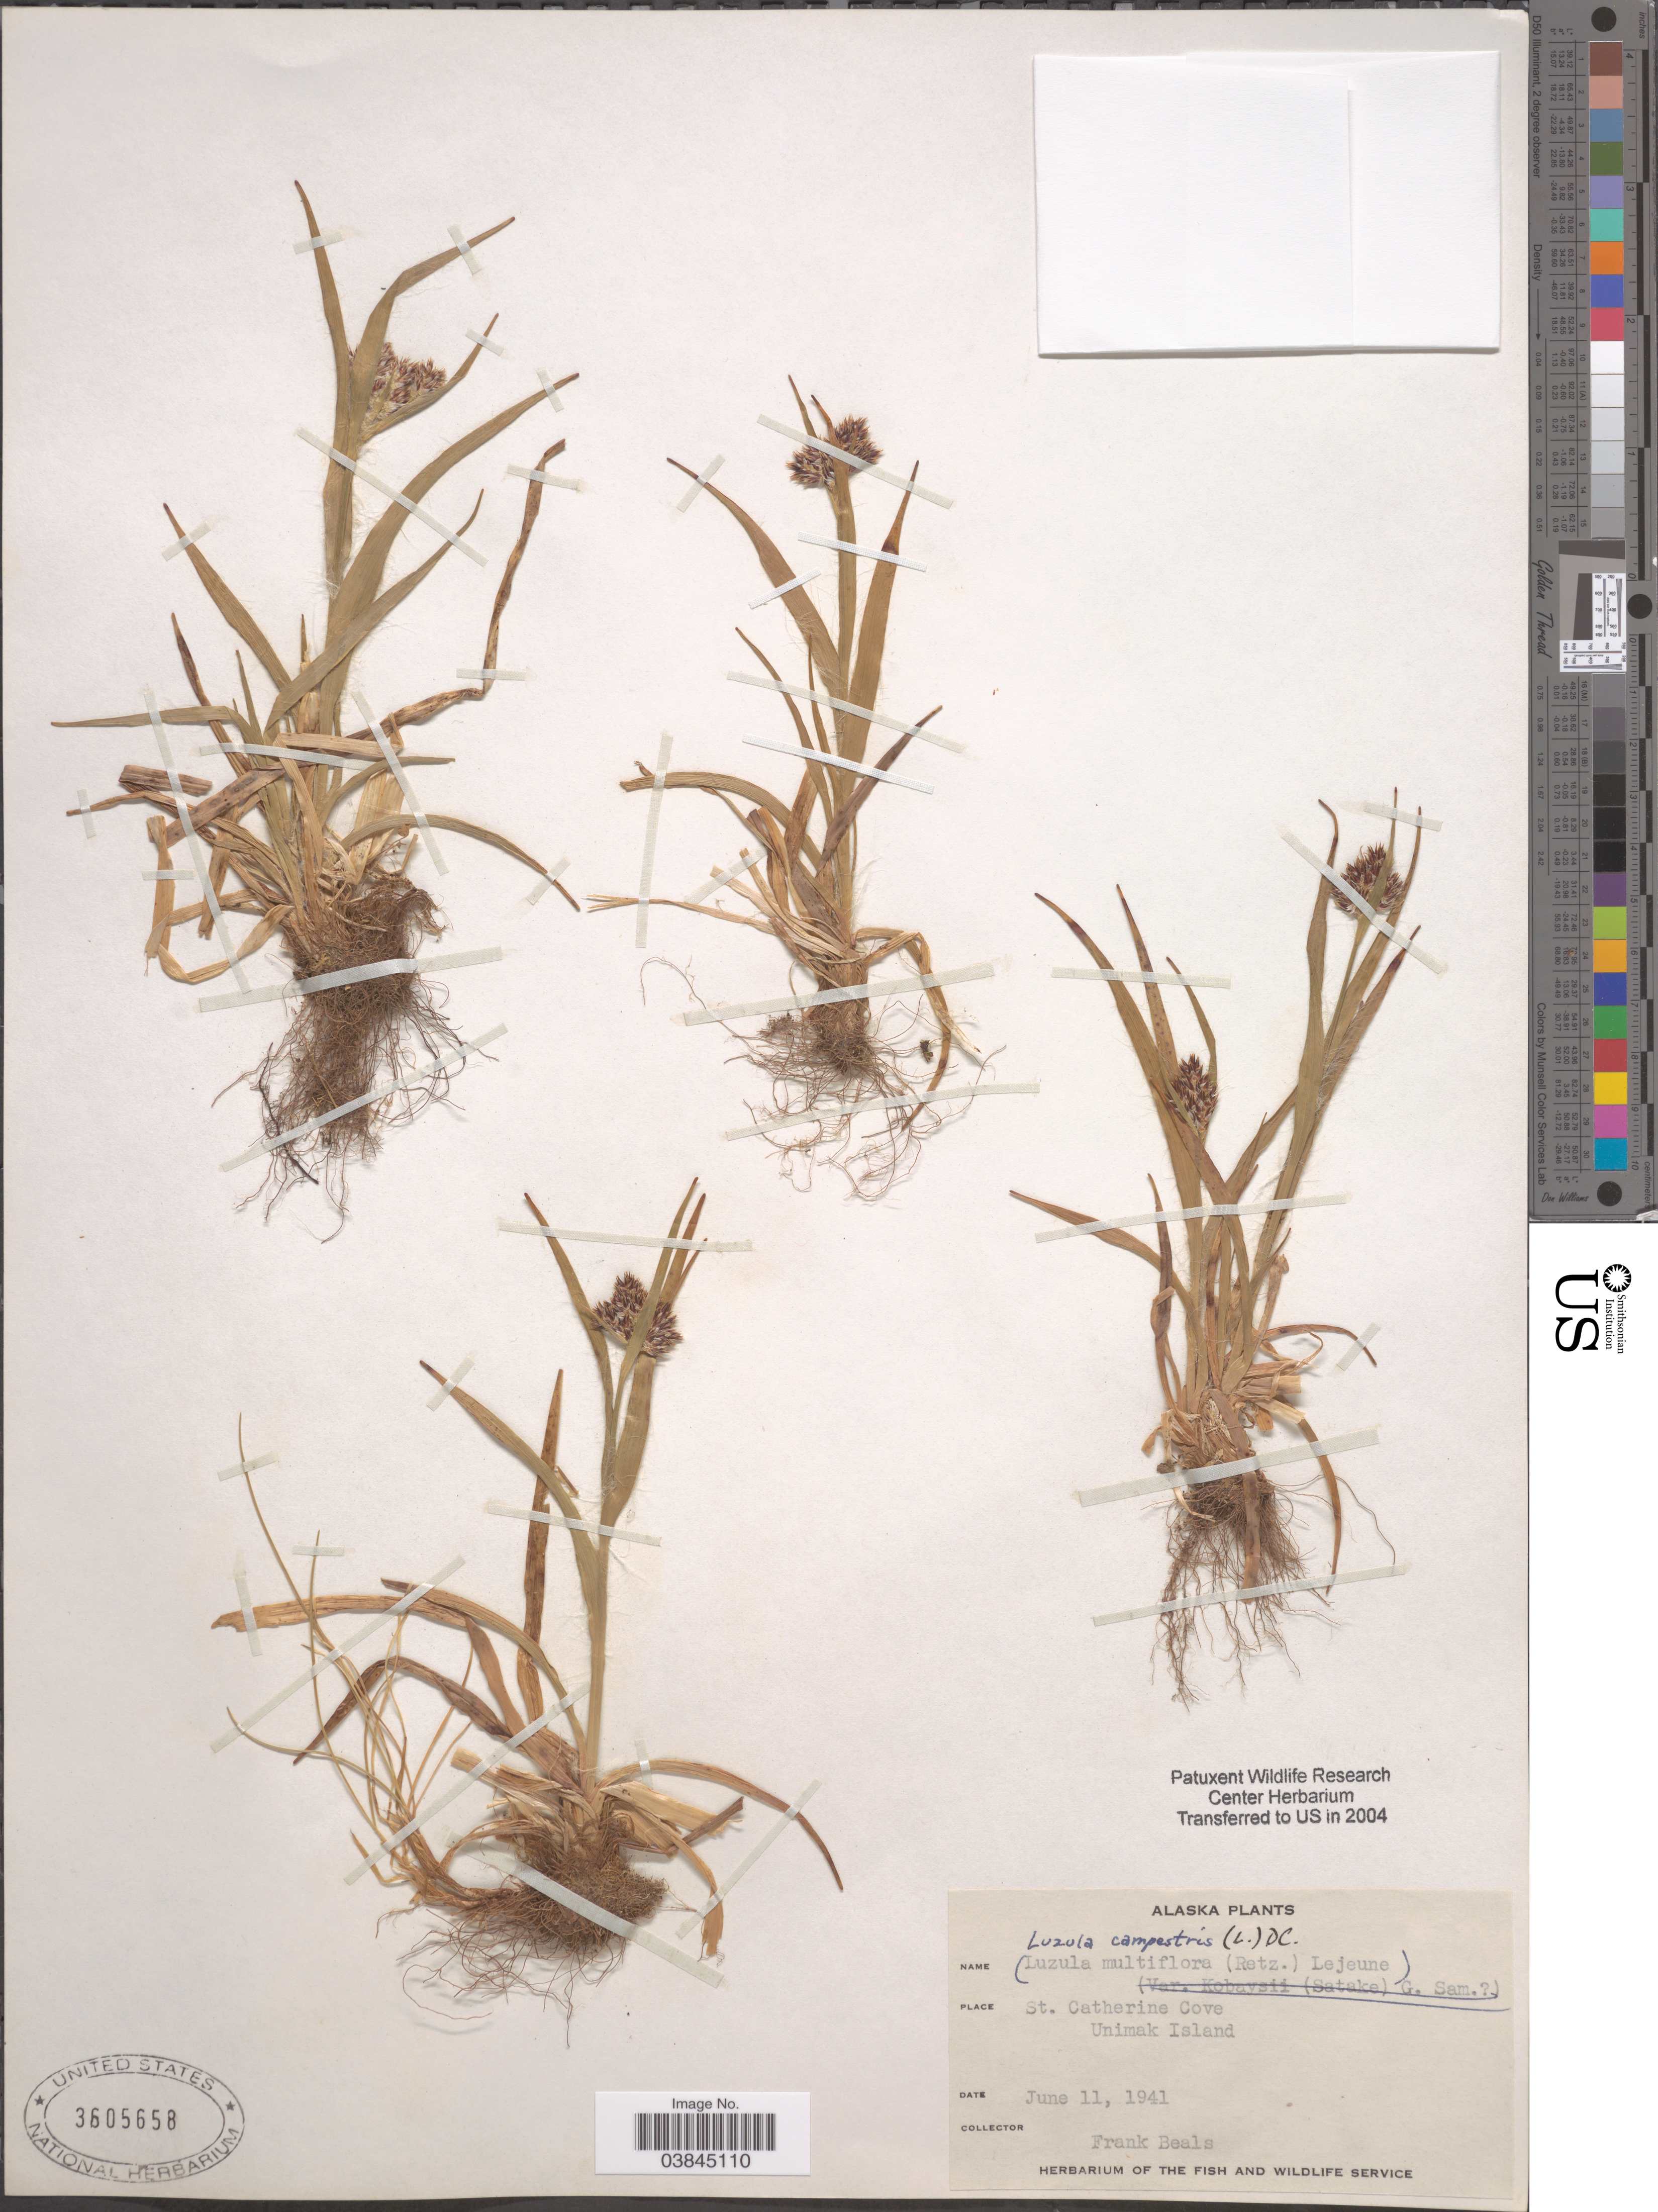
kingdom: Plantae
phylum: Tracheophyta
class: Liliopsida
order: Poales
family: Juncaceae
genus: Luzula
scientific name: Luzula campestris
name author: (L.) DC.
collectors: F. Beals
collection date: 1941-06-11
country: United States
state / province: Alaska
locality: St. Catherine Cove. Unimak Island.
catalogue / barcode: US 3605658